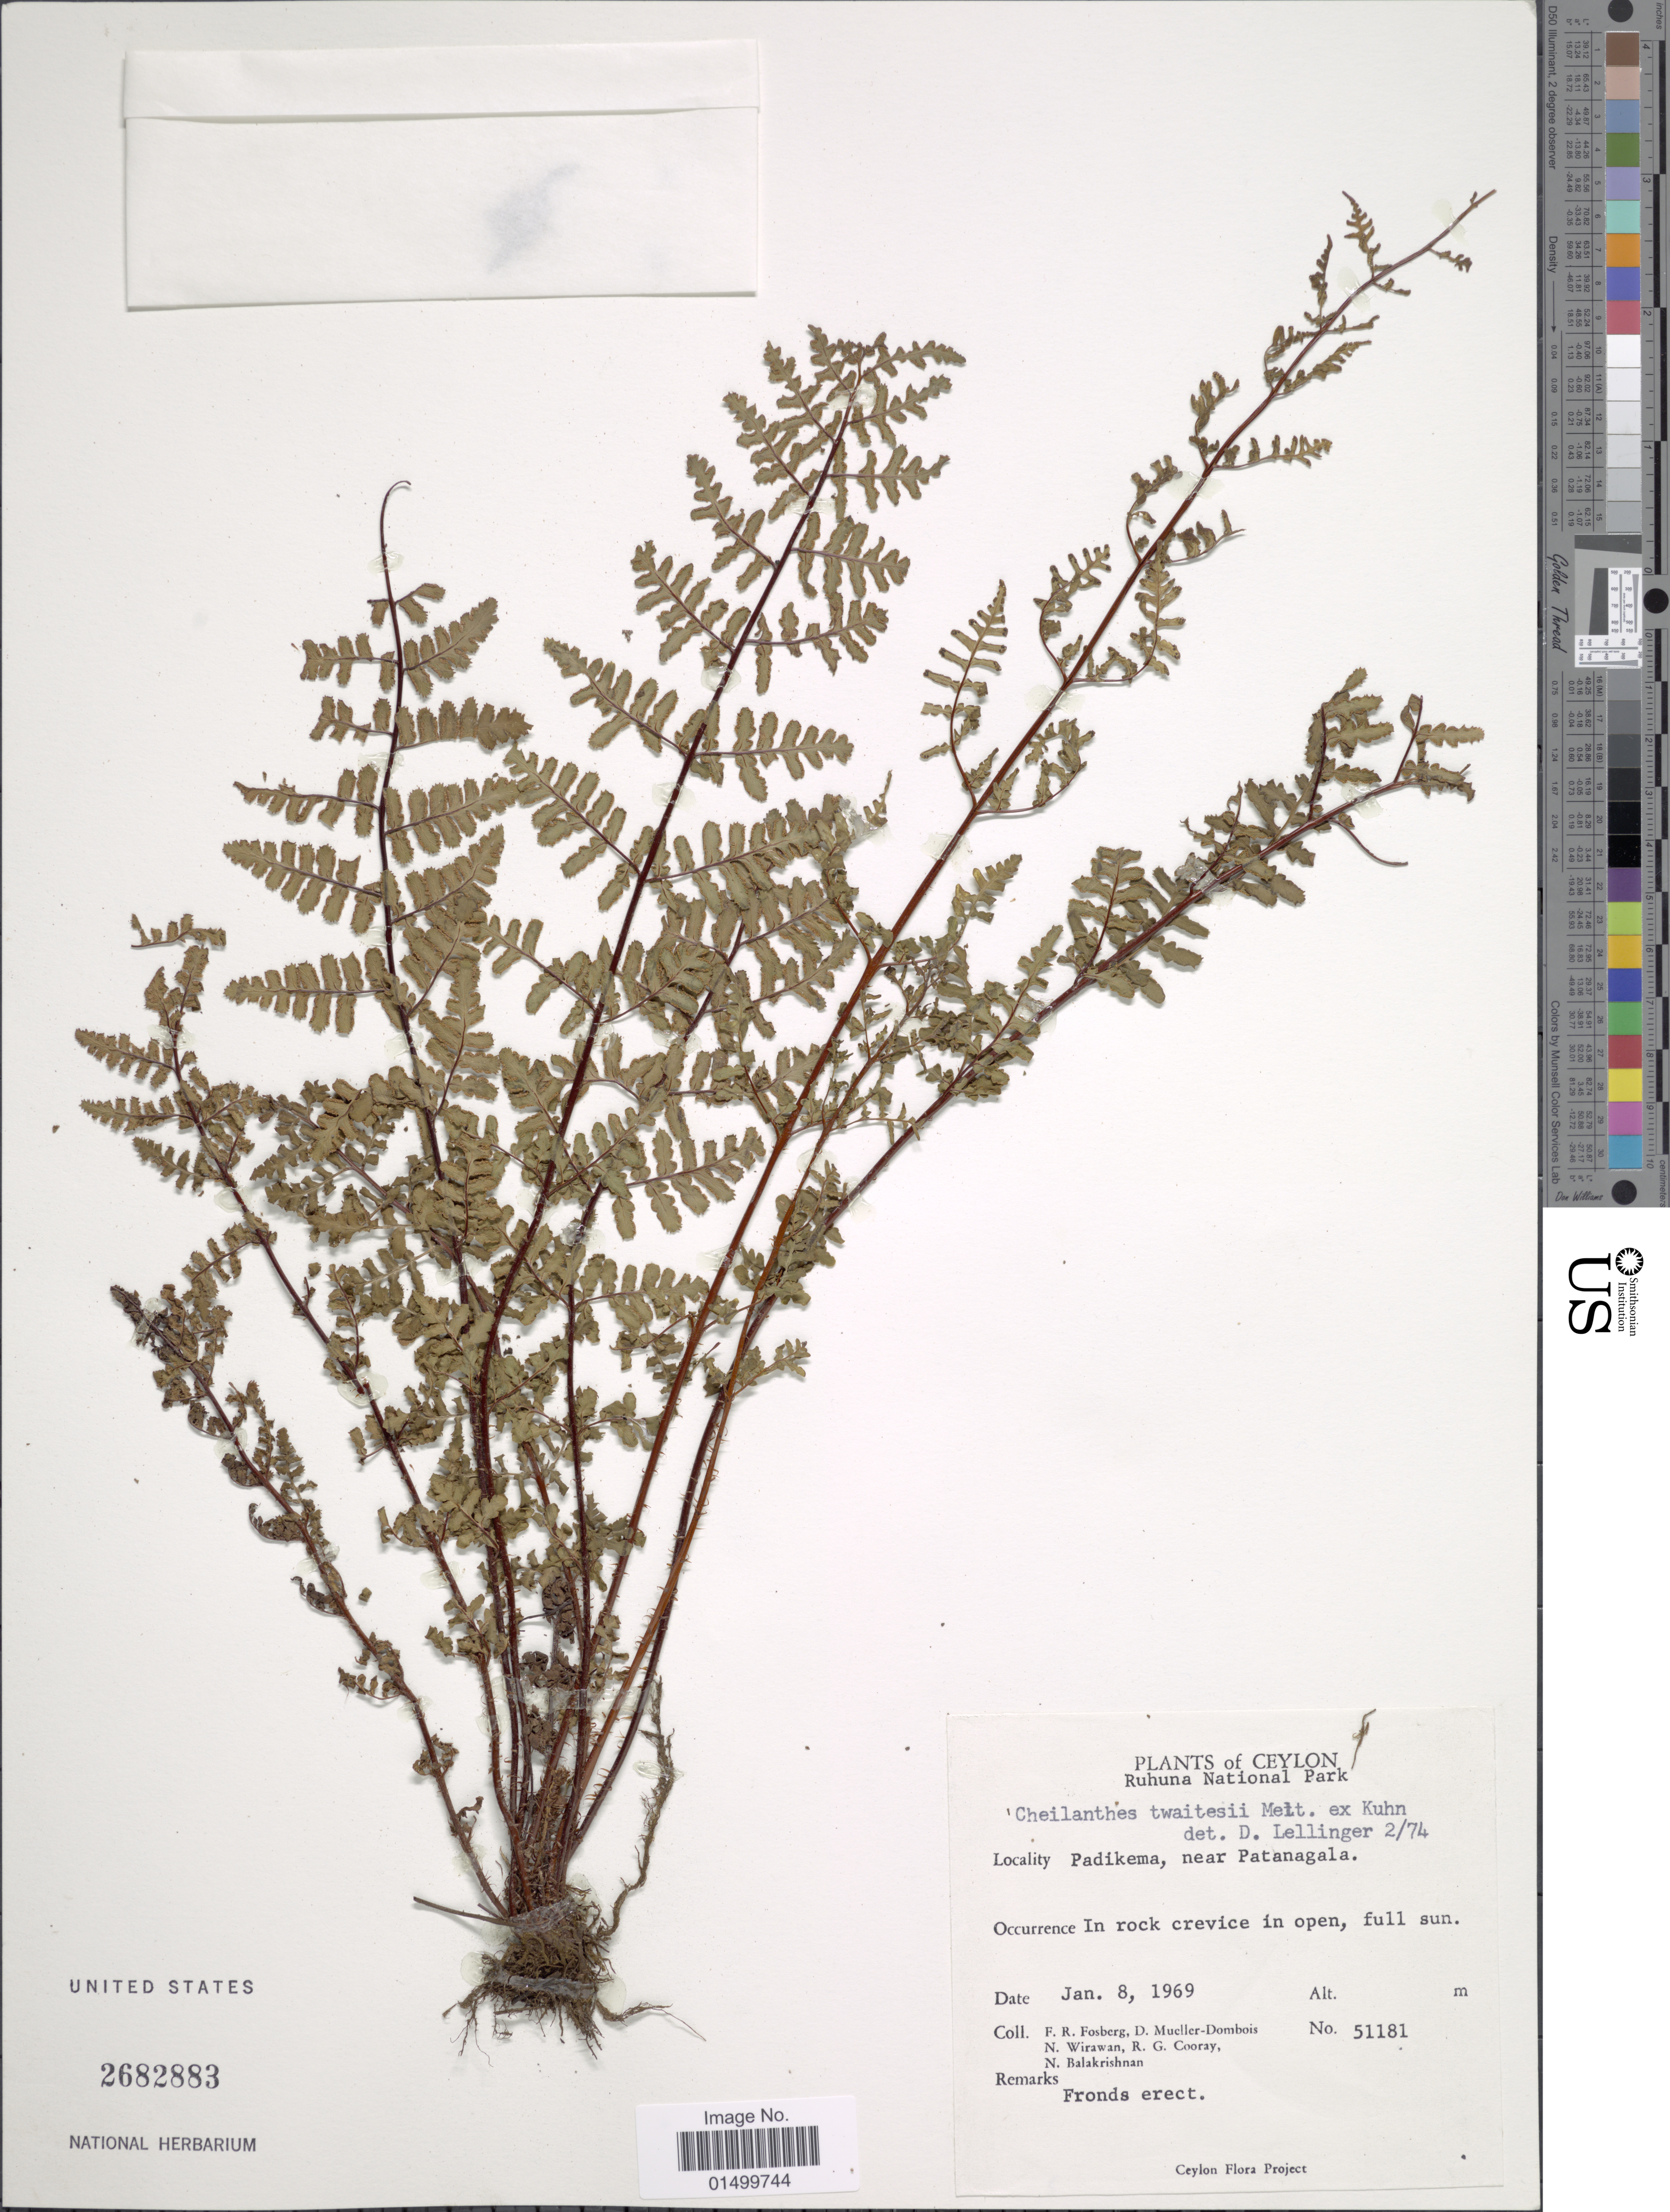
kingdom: Plantae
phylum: Tracheophyta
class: Polypodiopsida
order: Polypodiales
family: Pteridaceae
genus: Cheilanthes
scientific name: Cheilanthes thwaitesii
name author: Mett.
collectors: F. R. Fosberg, D. Mueller-Dombois, N. Wirawan, R. Cooray & N. Balakrishnan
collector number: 51181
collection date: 1969-01-08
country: Sri Lanka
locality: Ceylon, Padikema, near Patanagala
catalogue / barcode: US 2682883